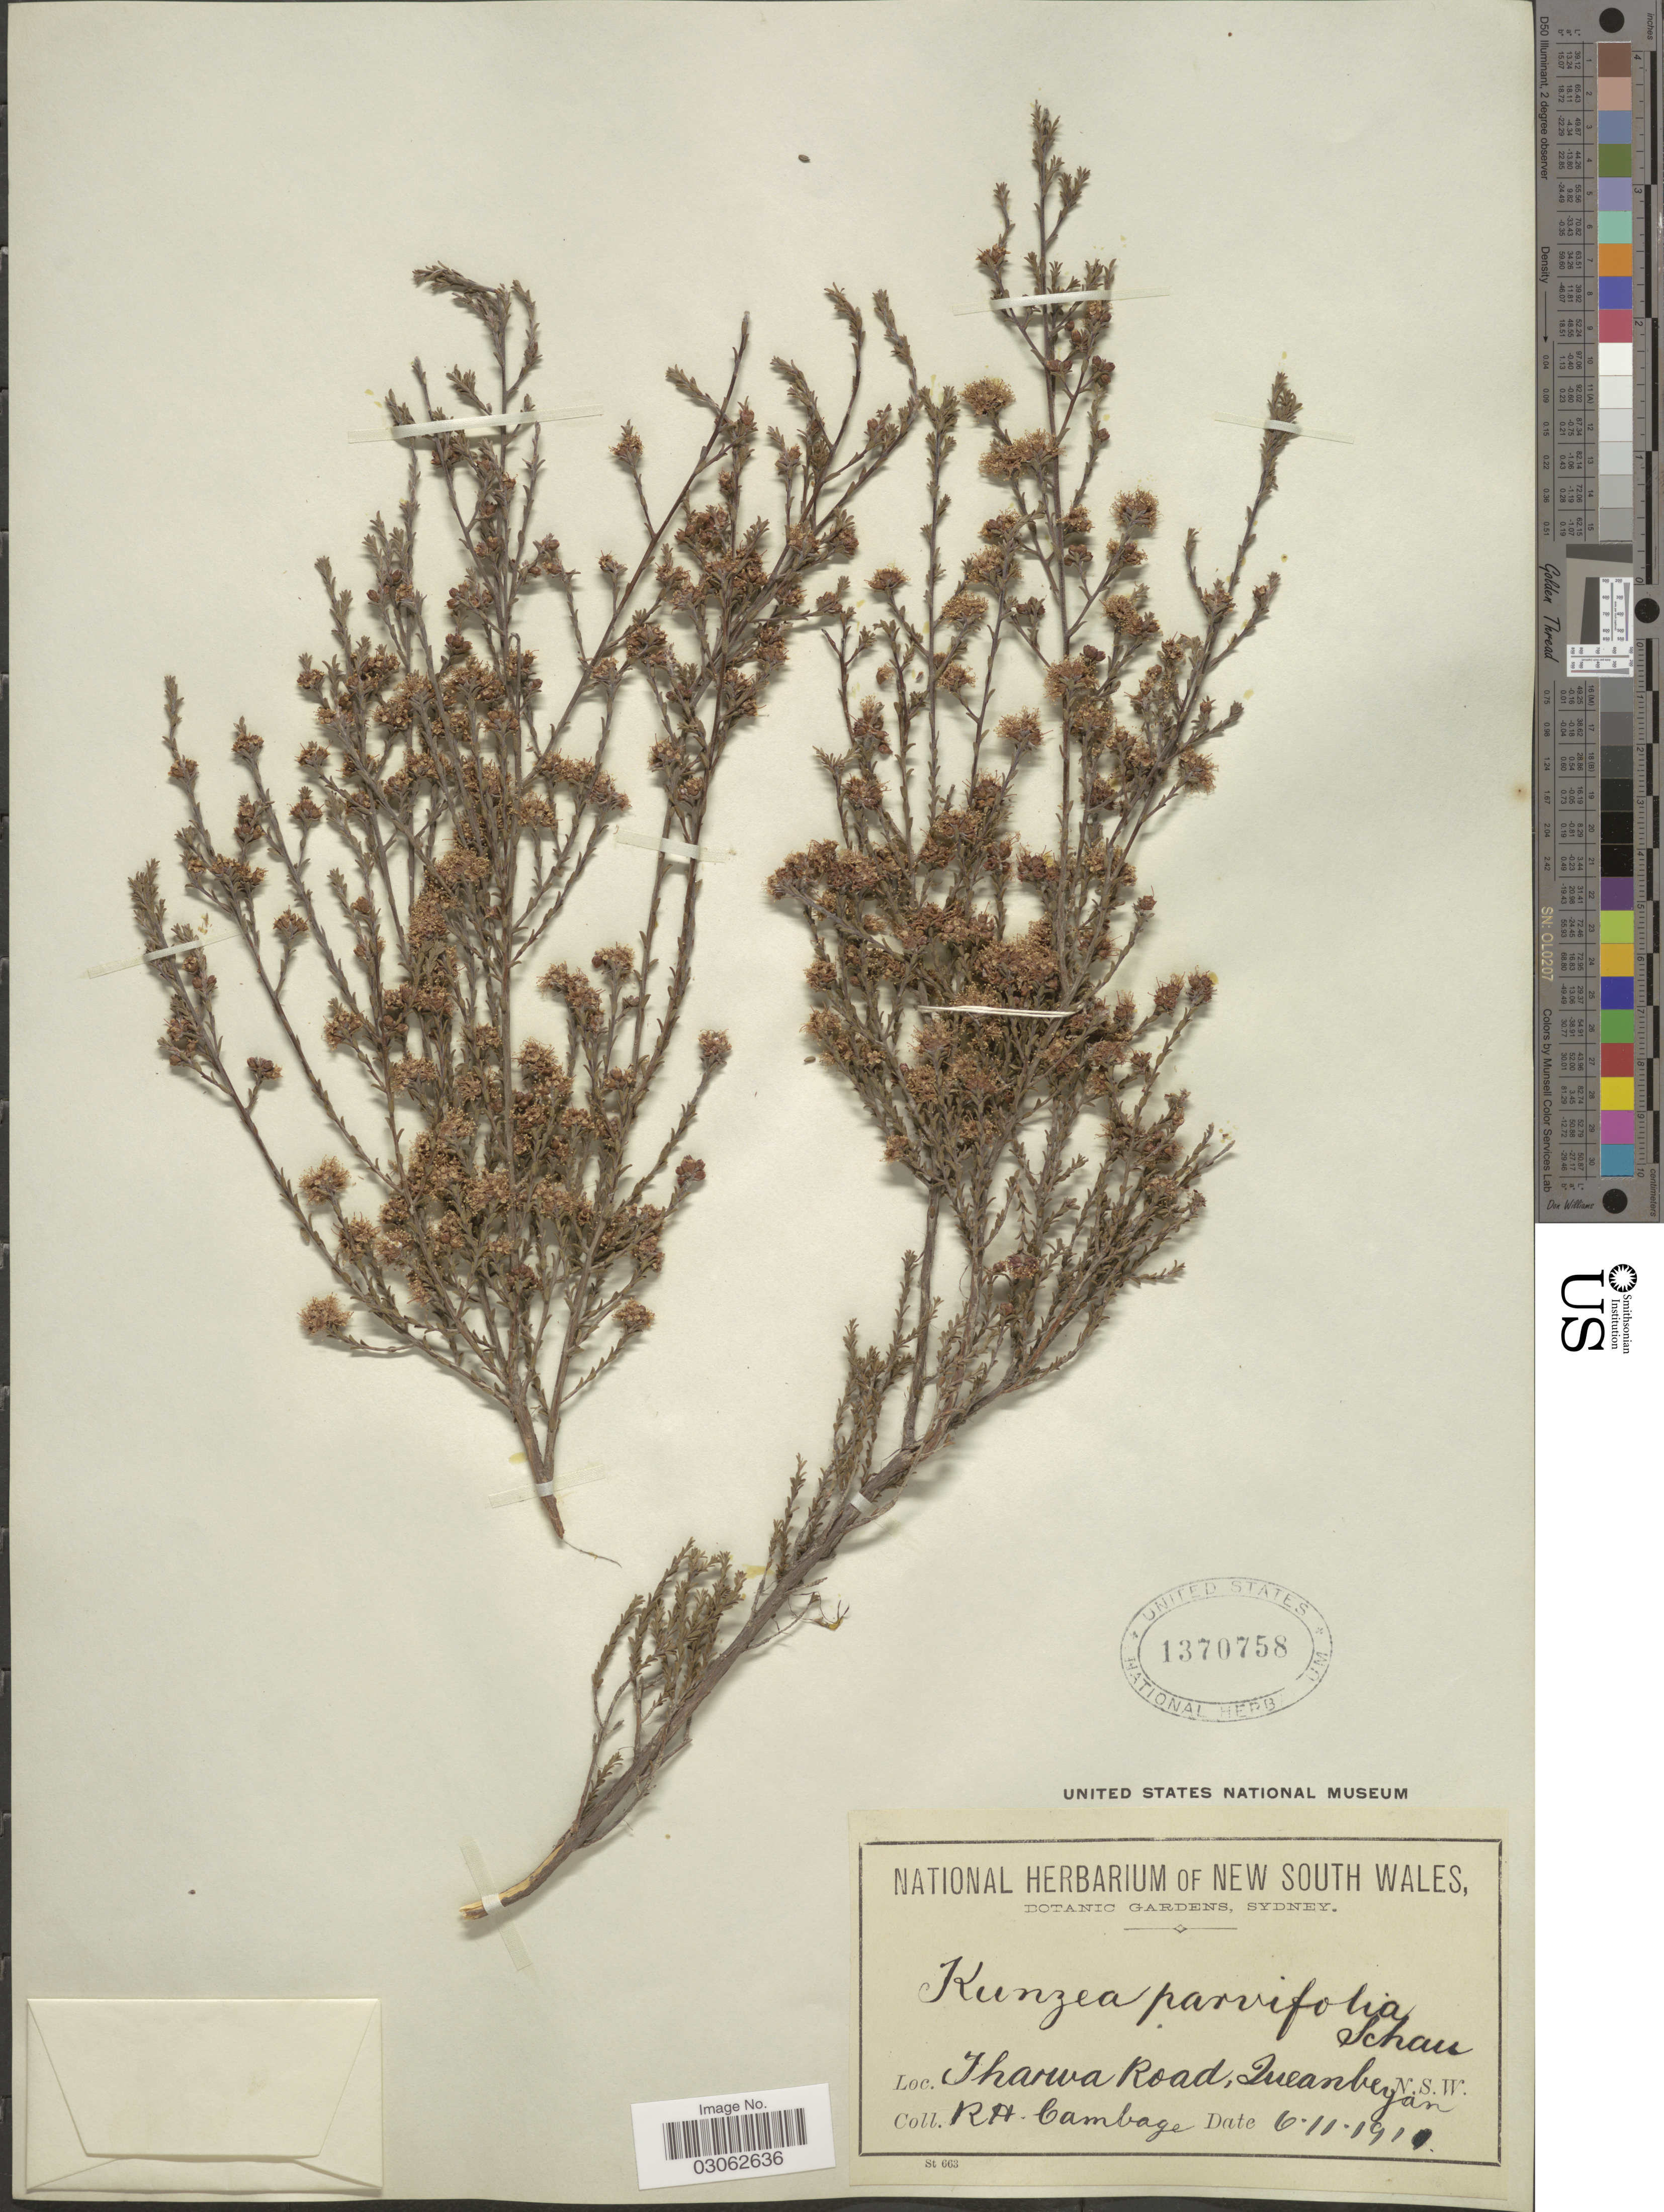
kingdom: Plantae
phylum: Tracheophyta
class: Magnoliopsida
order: Myrtales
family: Myrtaceae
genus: Kunzea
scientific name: Kunzea parvifolia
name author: Schauer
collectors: R. Cambage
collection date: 1911-11-06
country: Australia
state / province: New South Wales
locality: Tharwa Road, Queanbeyan. N.S.W.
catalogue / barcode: US 1370758